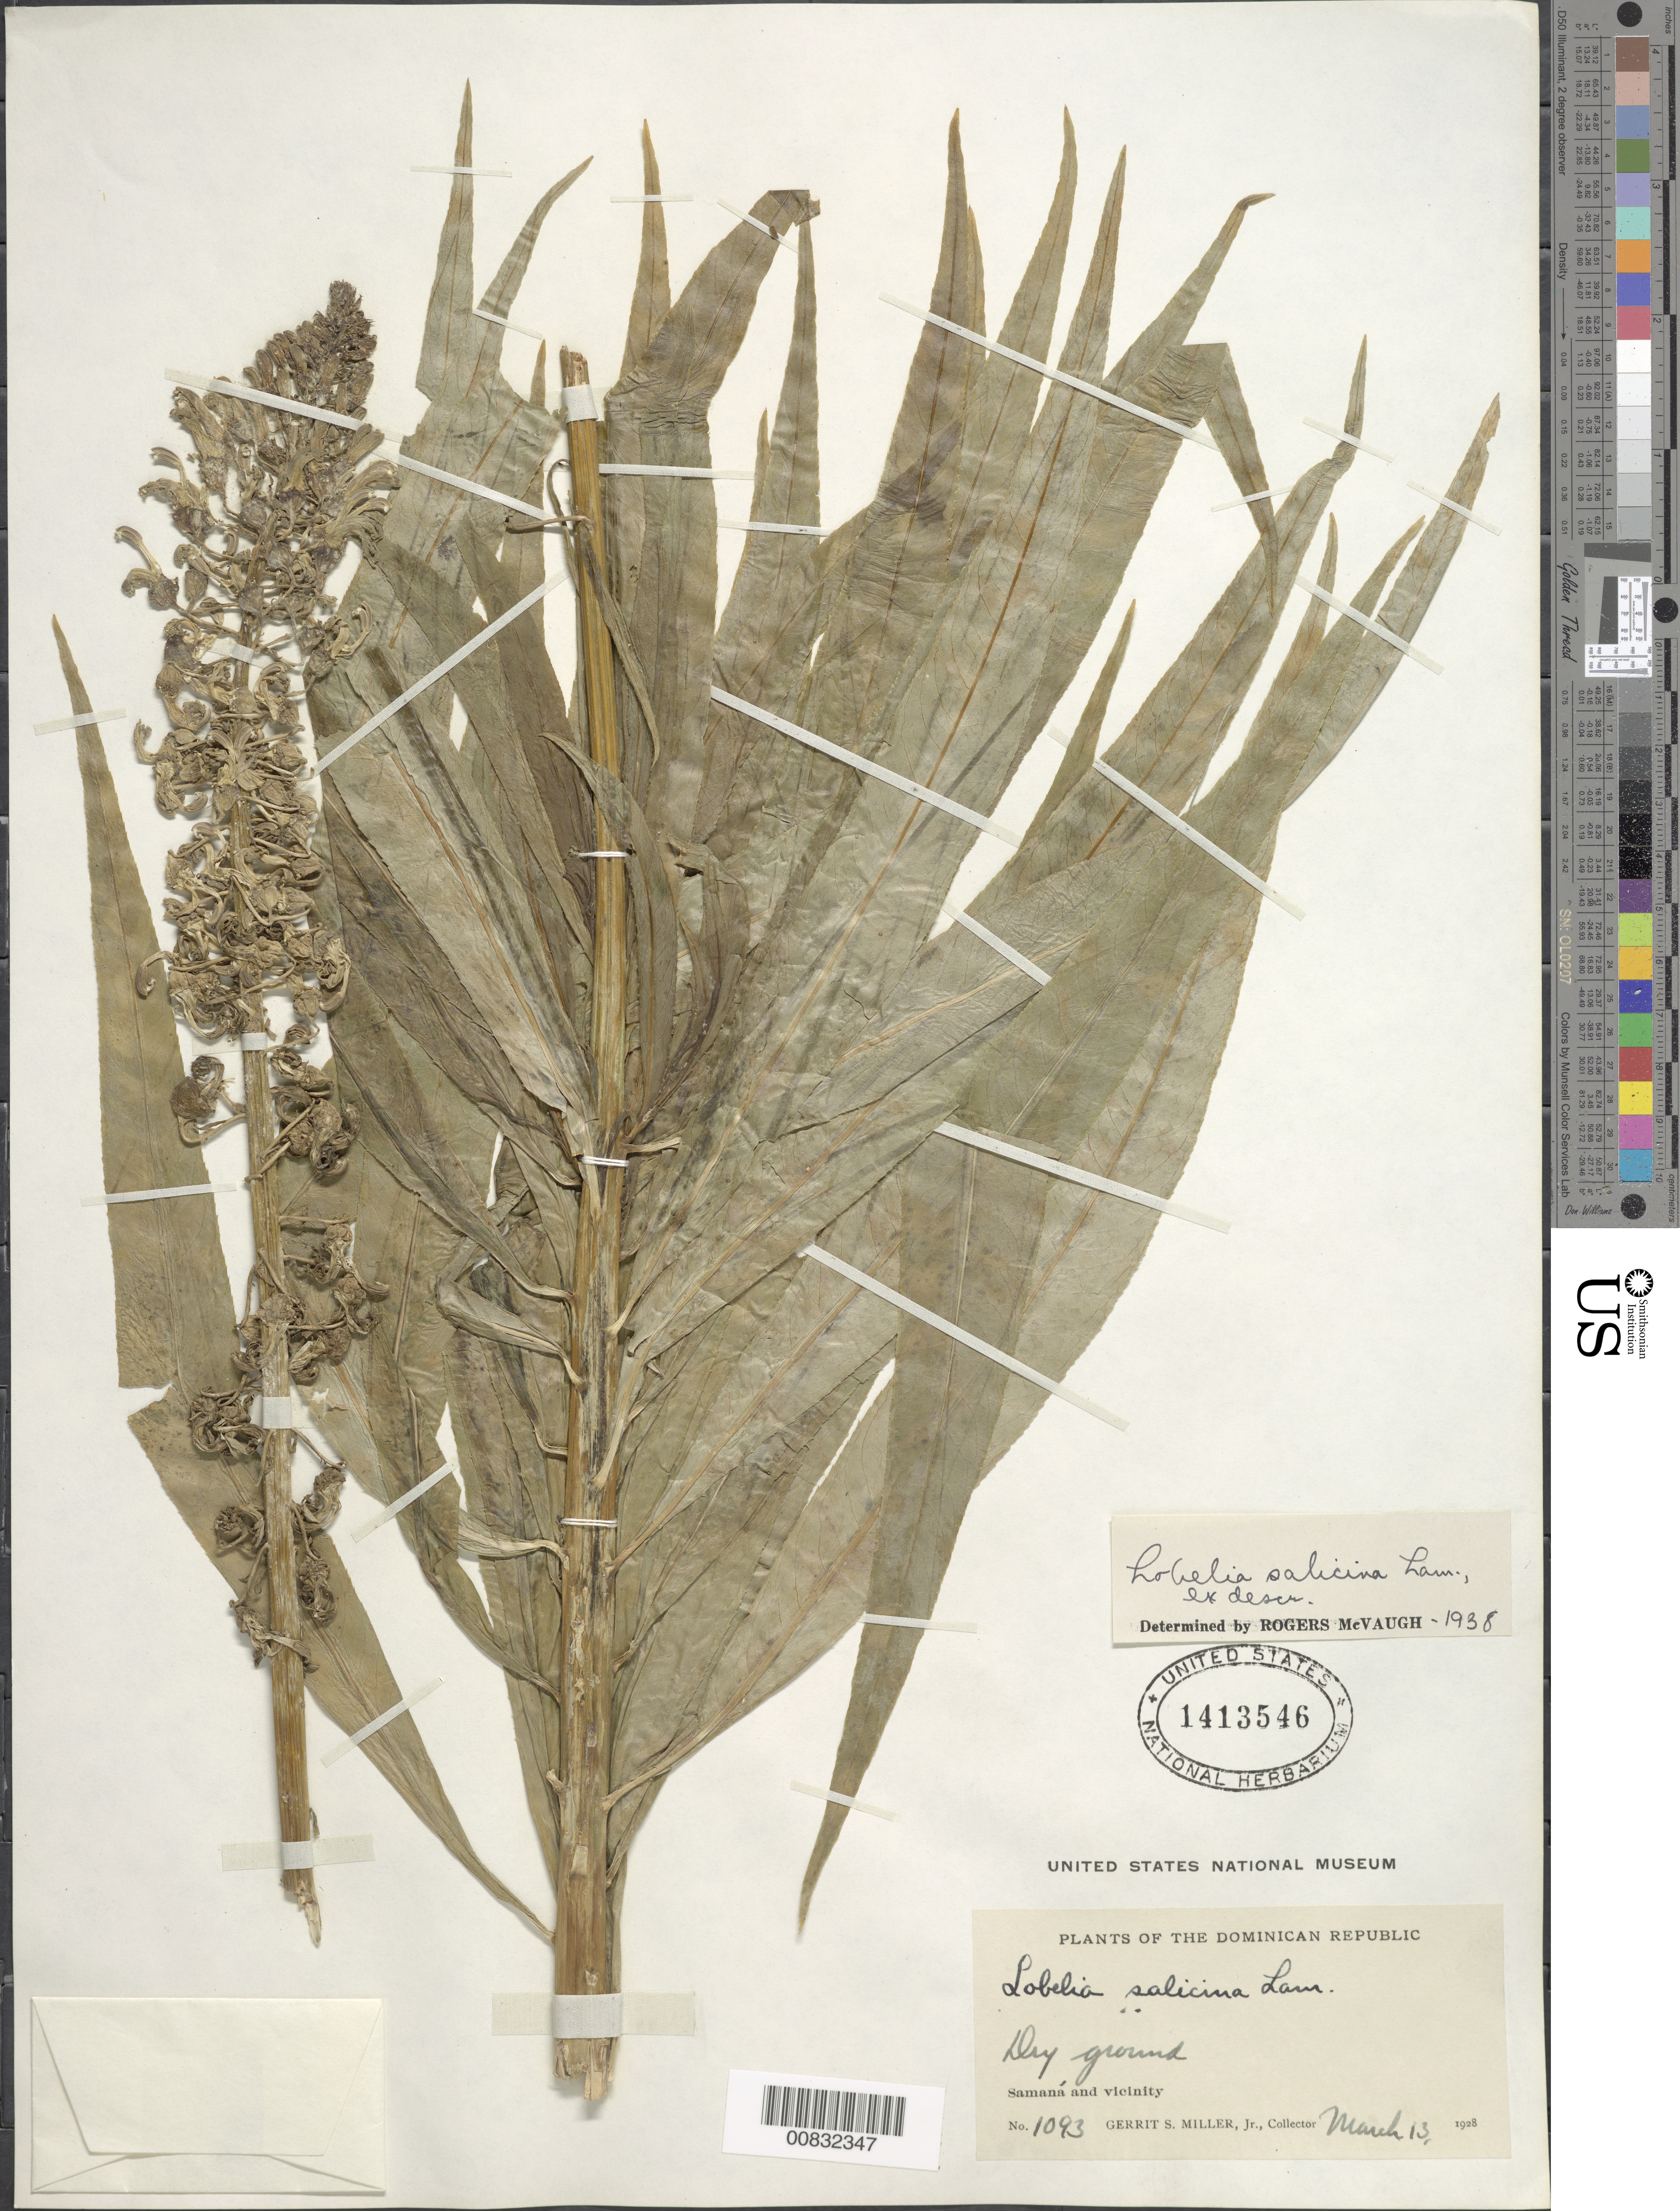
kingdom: Plantae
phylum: Tracheophyta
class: Magnoliopsida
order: Asterales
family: Campanulaceae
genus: Lobelia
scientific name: Lobelia salicina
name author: Lam.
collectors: G. S. Miller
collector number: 1093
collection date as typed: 13 Mar 1928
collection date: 1928-03-13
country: Dominican Republic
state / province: Samana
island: Hispaniola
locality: Samaná and vicinity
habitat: Dry ground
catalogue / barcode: US 1413546